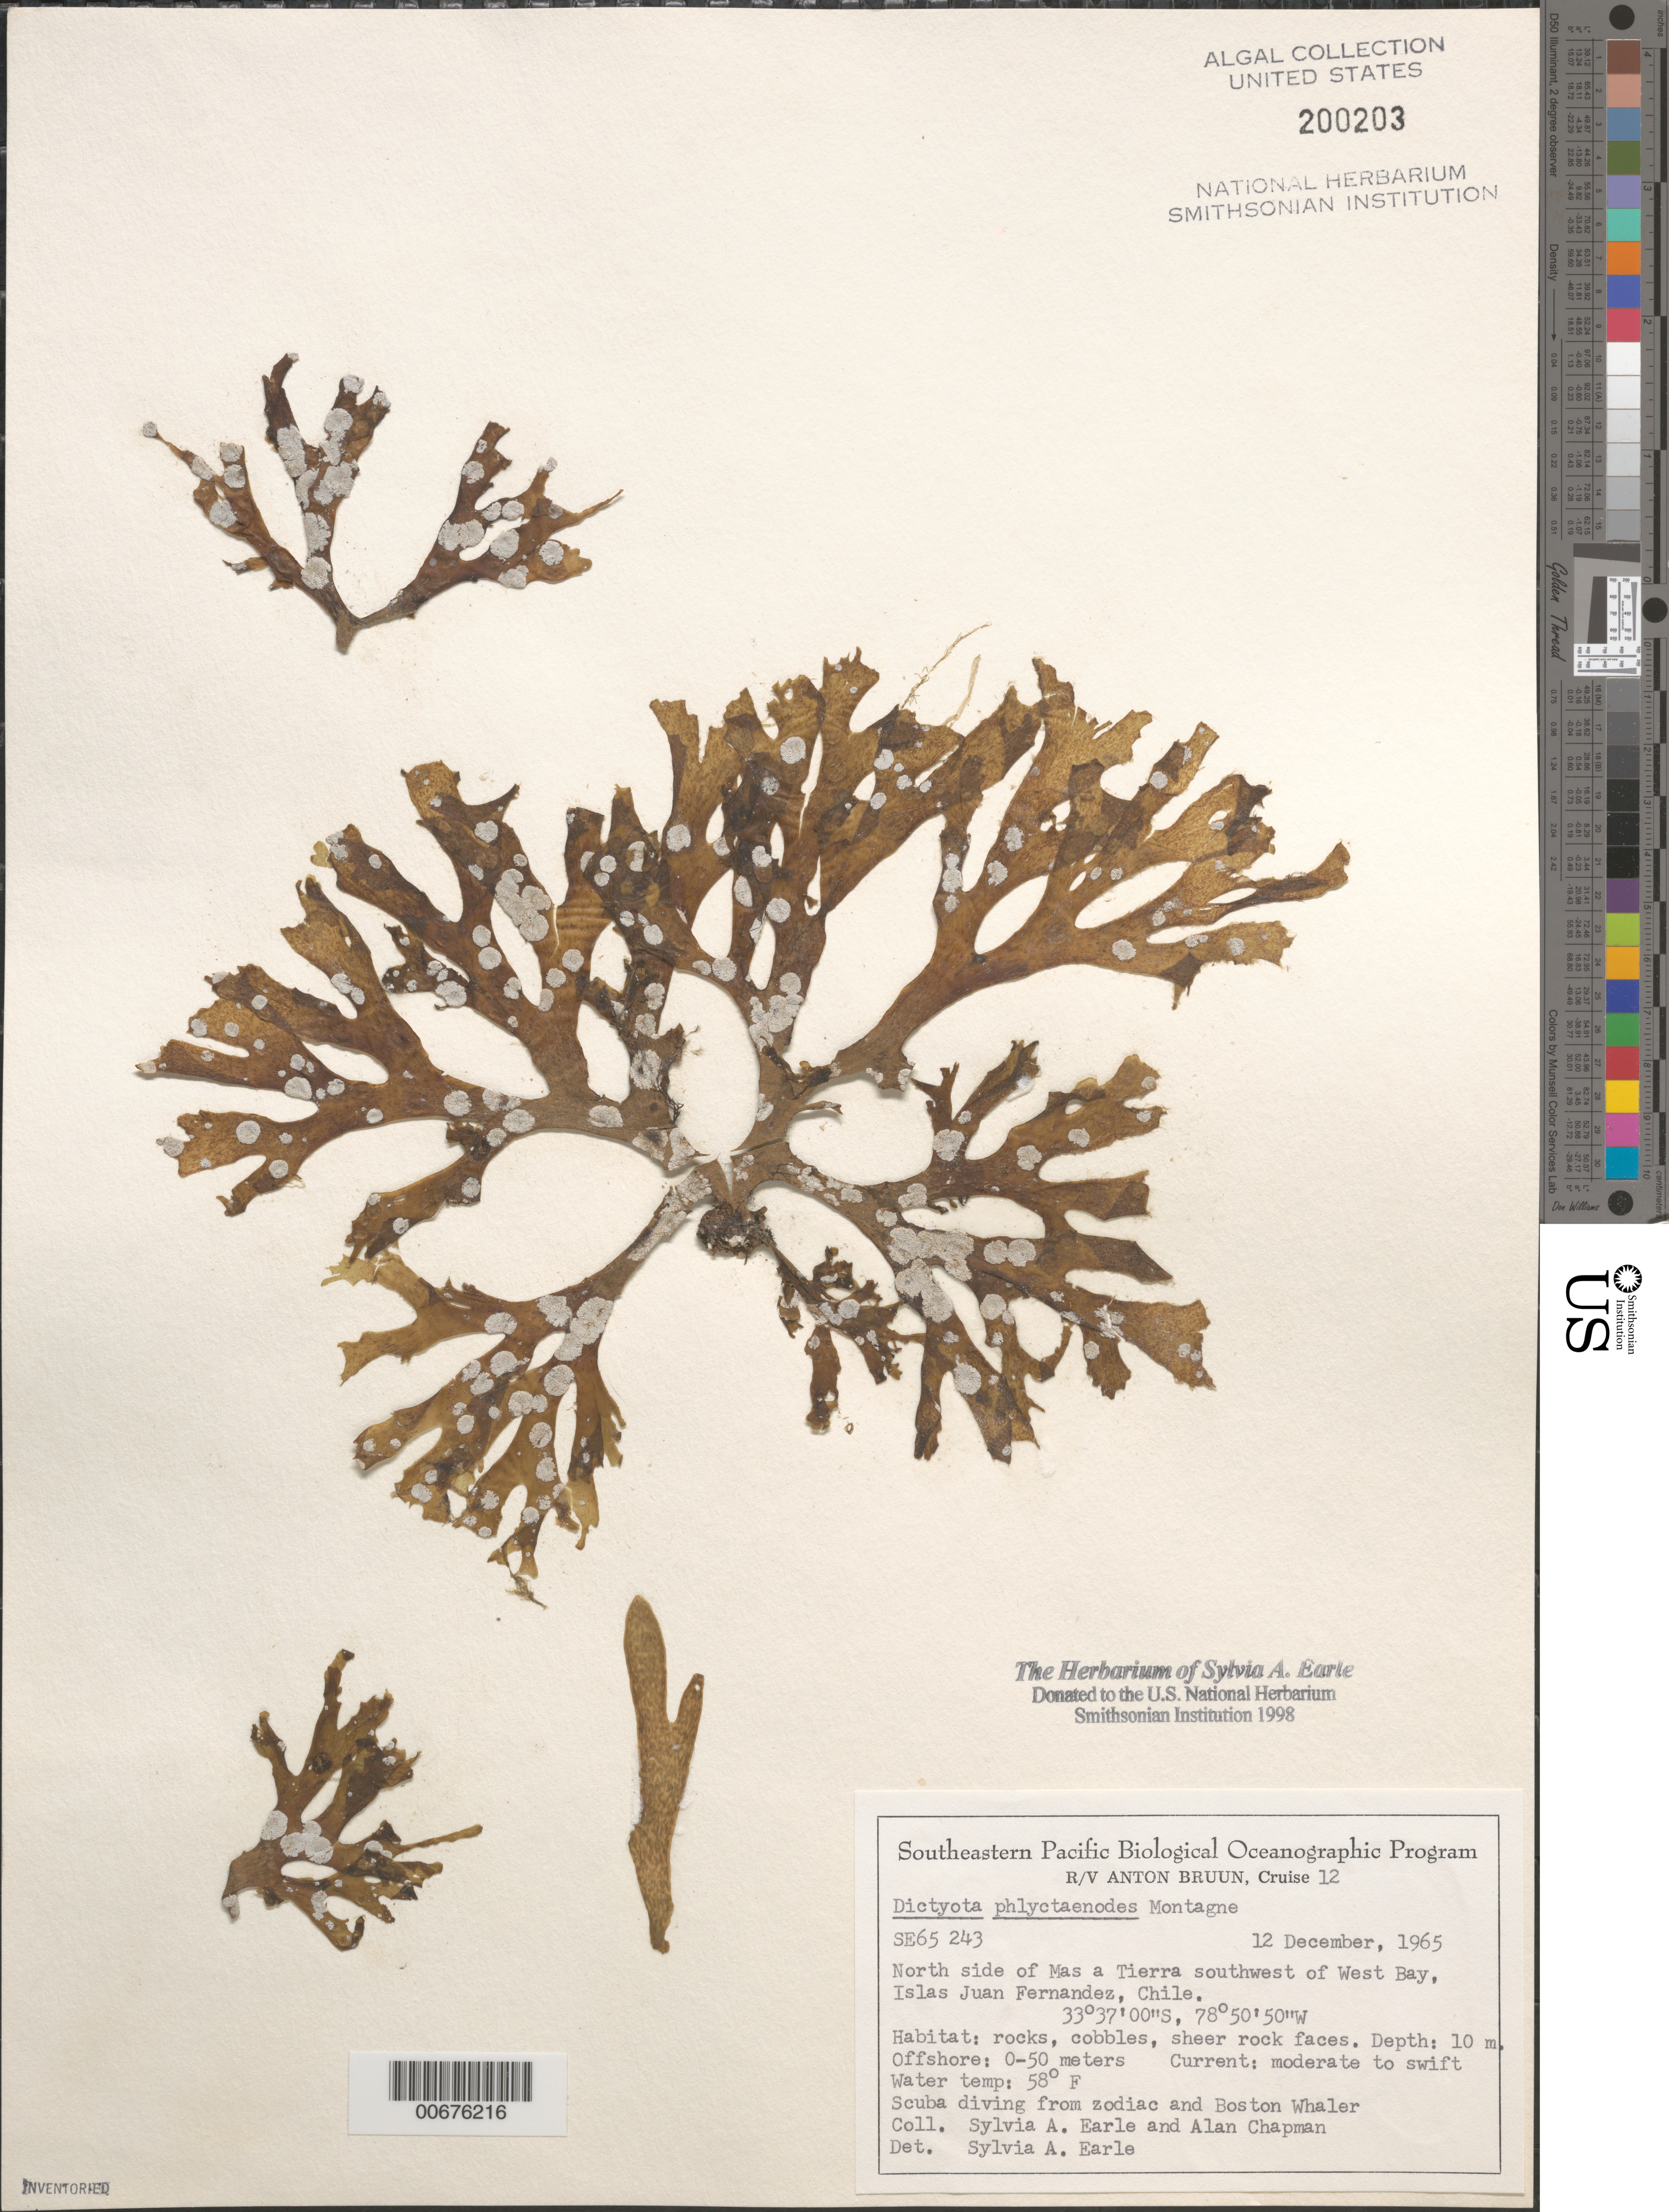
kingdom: Chromista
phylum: Ochrophyta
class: Phaeophyceae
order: Dictyotales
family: Dictyotaceae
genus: Dictyota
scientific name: Dictyota phlyctaenodes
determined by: Earle, S. A.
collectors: S. A. Earle & A. Chapman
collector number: SE 65243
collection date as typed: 12 Dec 1965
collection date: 1965-12-12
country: Chile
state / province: Valparaíso (V)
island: Isla Más a Tierra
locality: Southwest of West Bay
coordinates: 33 37' 00" S, 78 50' 50" W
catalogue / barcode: US 200203